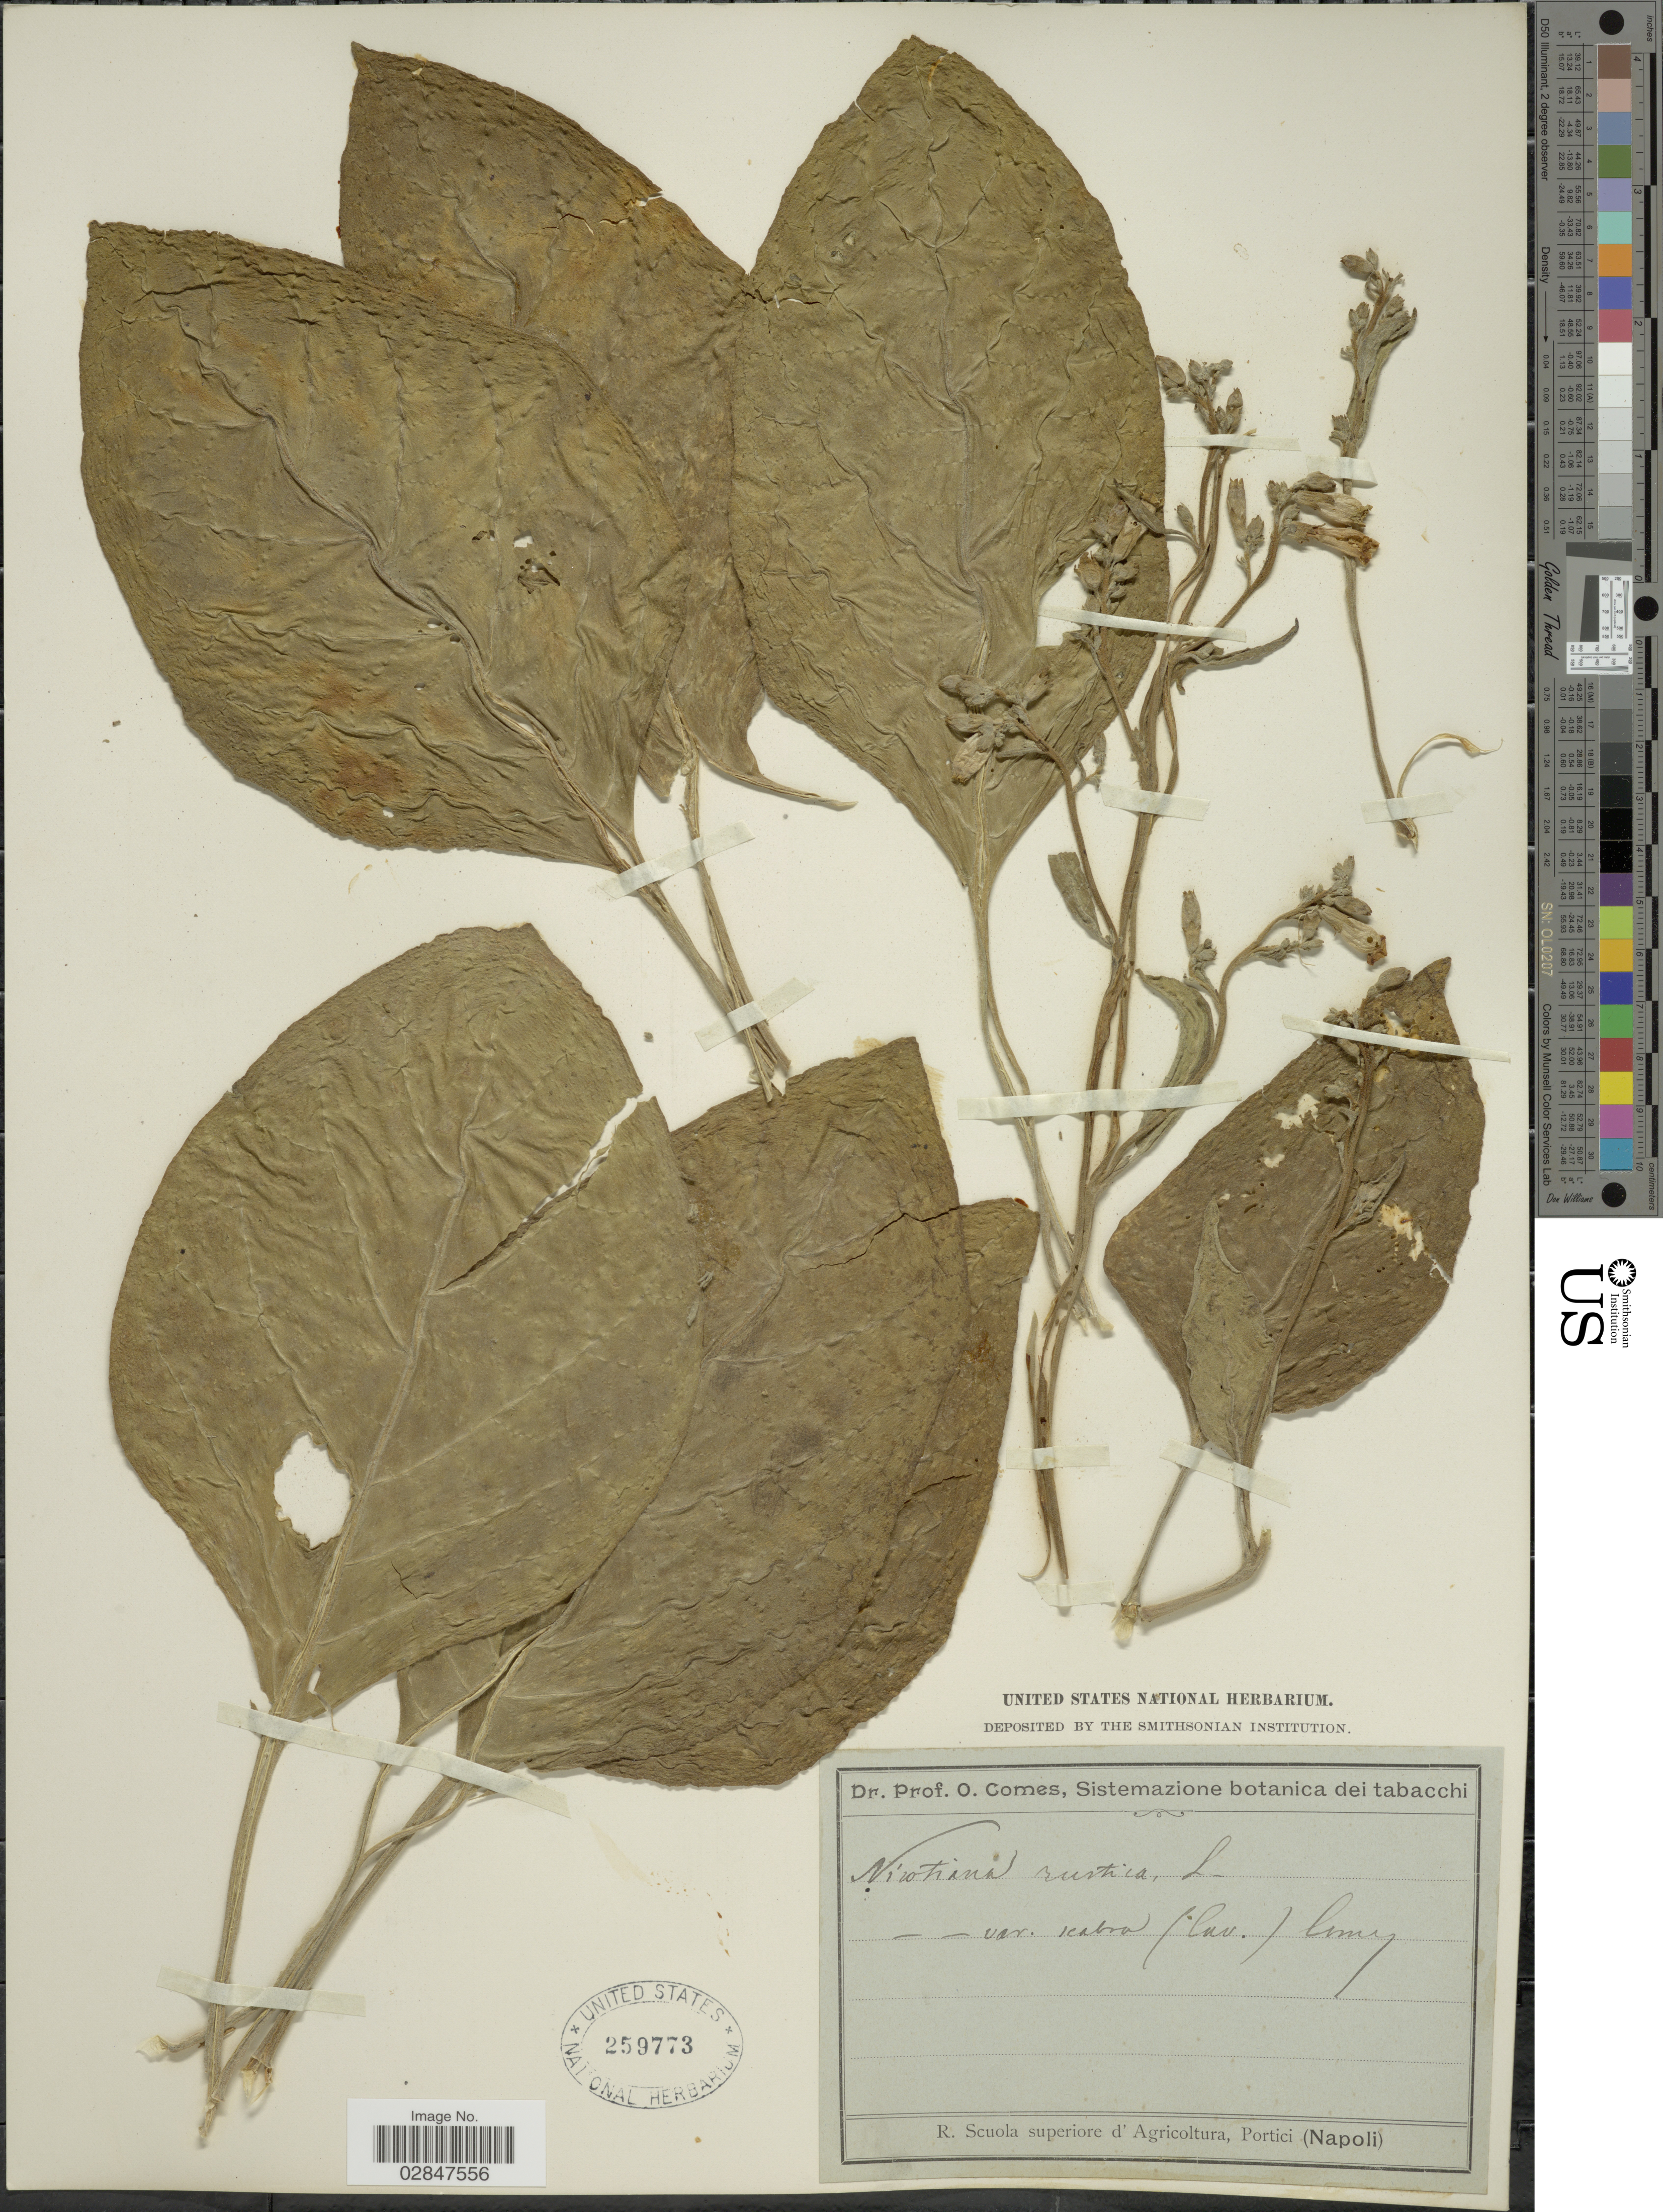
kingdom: Plantae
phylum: Tracheophyta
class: Magnoliopsida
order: Solanales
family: Solanaceae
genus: Nicotiana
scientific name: Nicotiana rustica var. scabra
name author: (Cav.) Comes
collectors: O. Comes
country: Italy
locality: Portici (Napoli).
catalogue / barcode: US 259773